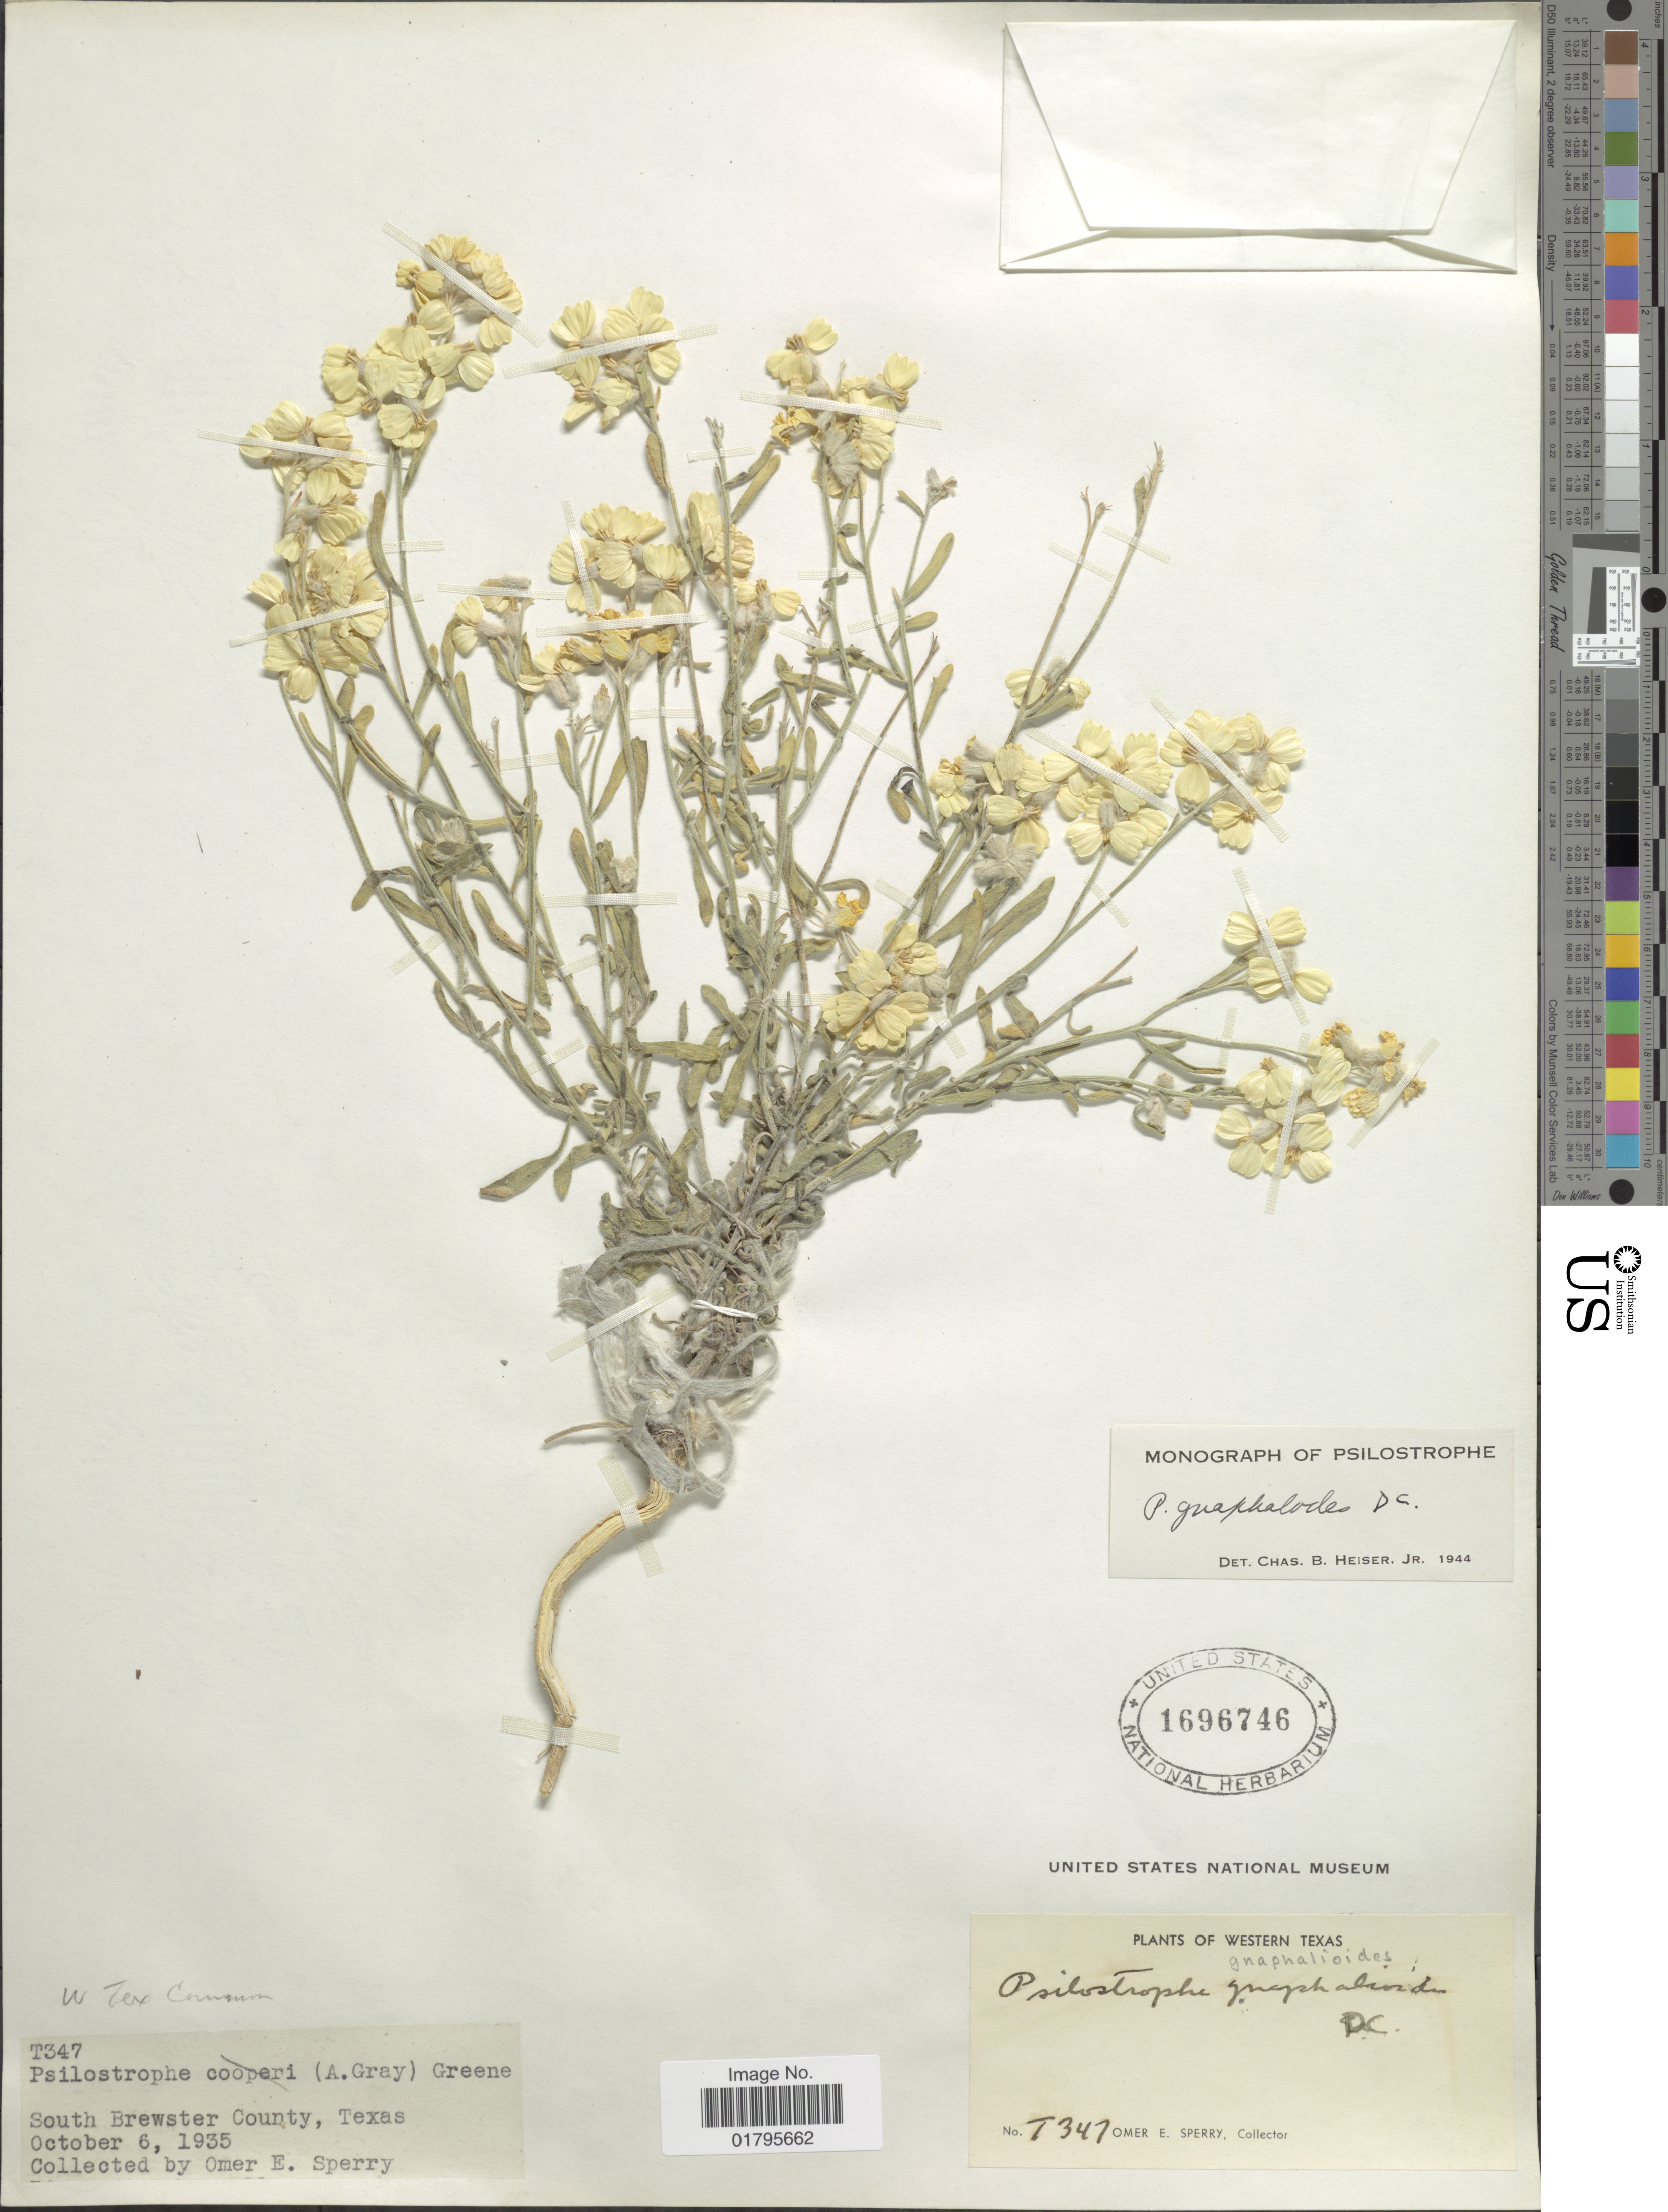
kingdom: Plantae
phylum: Tracheophyta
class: Magnoliopsida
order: Asterales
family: Asteraceae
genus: Psilostrophe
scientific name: Psilostrophe gnaphaloides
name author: DC.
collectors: O. E. Sperry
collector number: T347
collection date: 1935-10-06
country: United States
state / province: Texas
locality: South Brewster County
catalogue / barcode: US 1696746